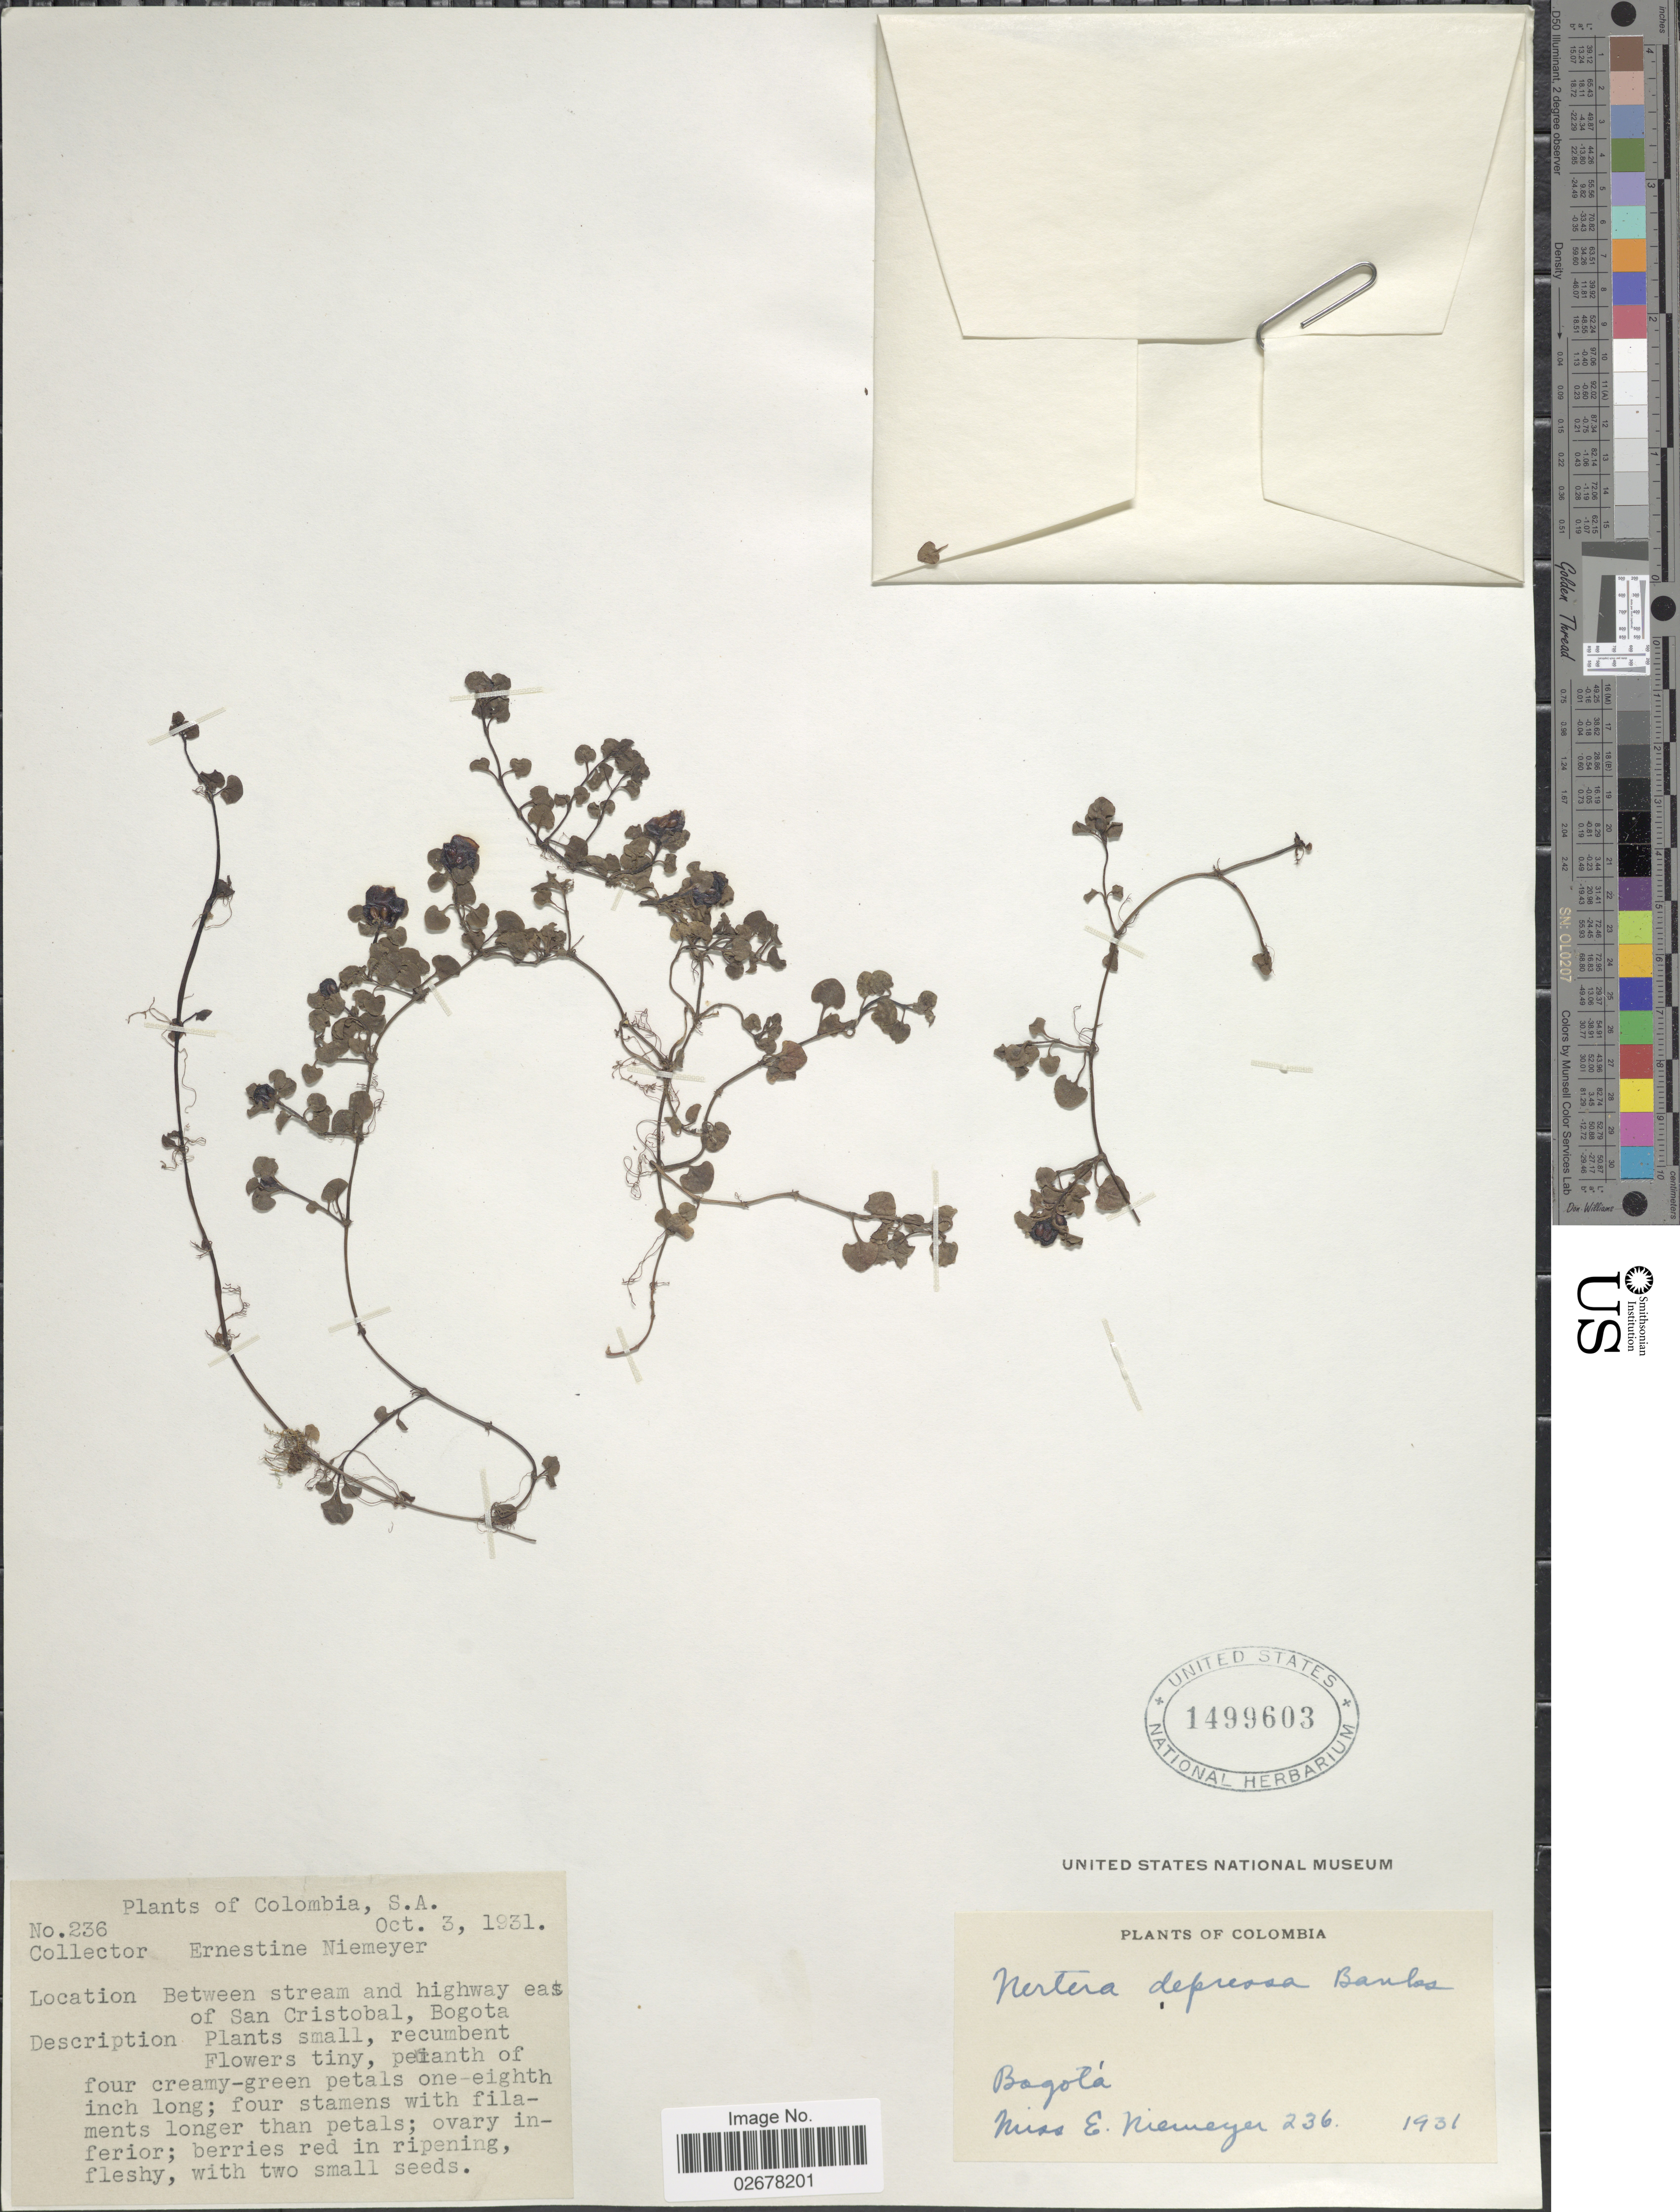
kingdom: Plantae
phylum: Tracheophyta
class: Magnoliopsida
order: Gentianales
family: Rubiaceae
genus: Nertera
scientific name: Nertera depressa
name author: Banks & Sol. ex Gaertn.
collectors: E. H. Niemeyer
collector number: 236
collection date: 1931-10-03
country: Colombia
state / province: Bogota D.C.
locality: Between stream and highway east of San Cristobal, Bogota.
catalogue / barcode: US 1499603